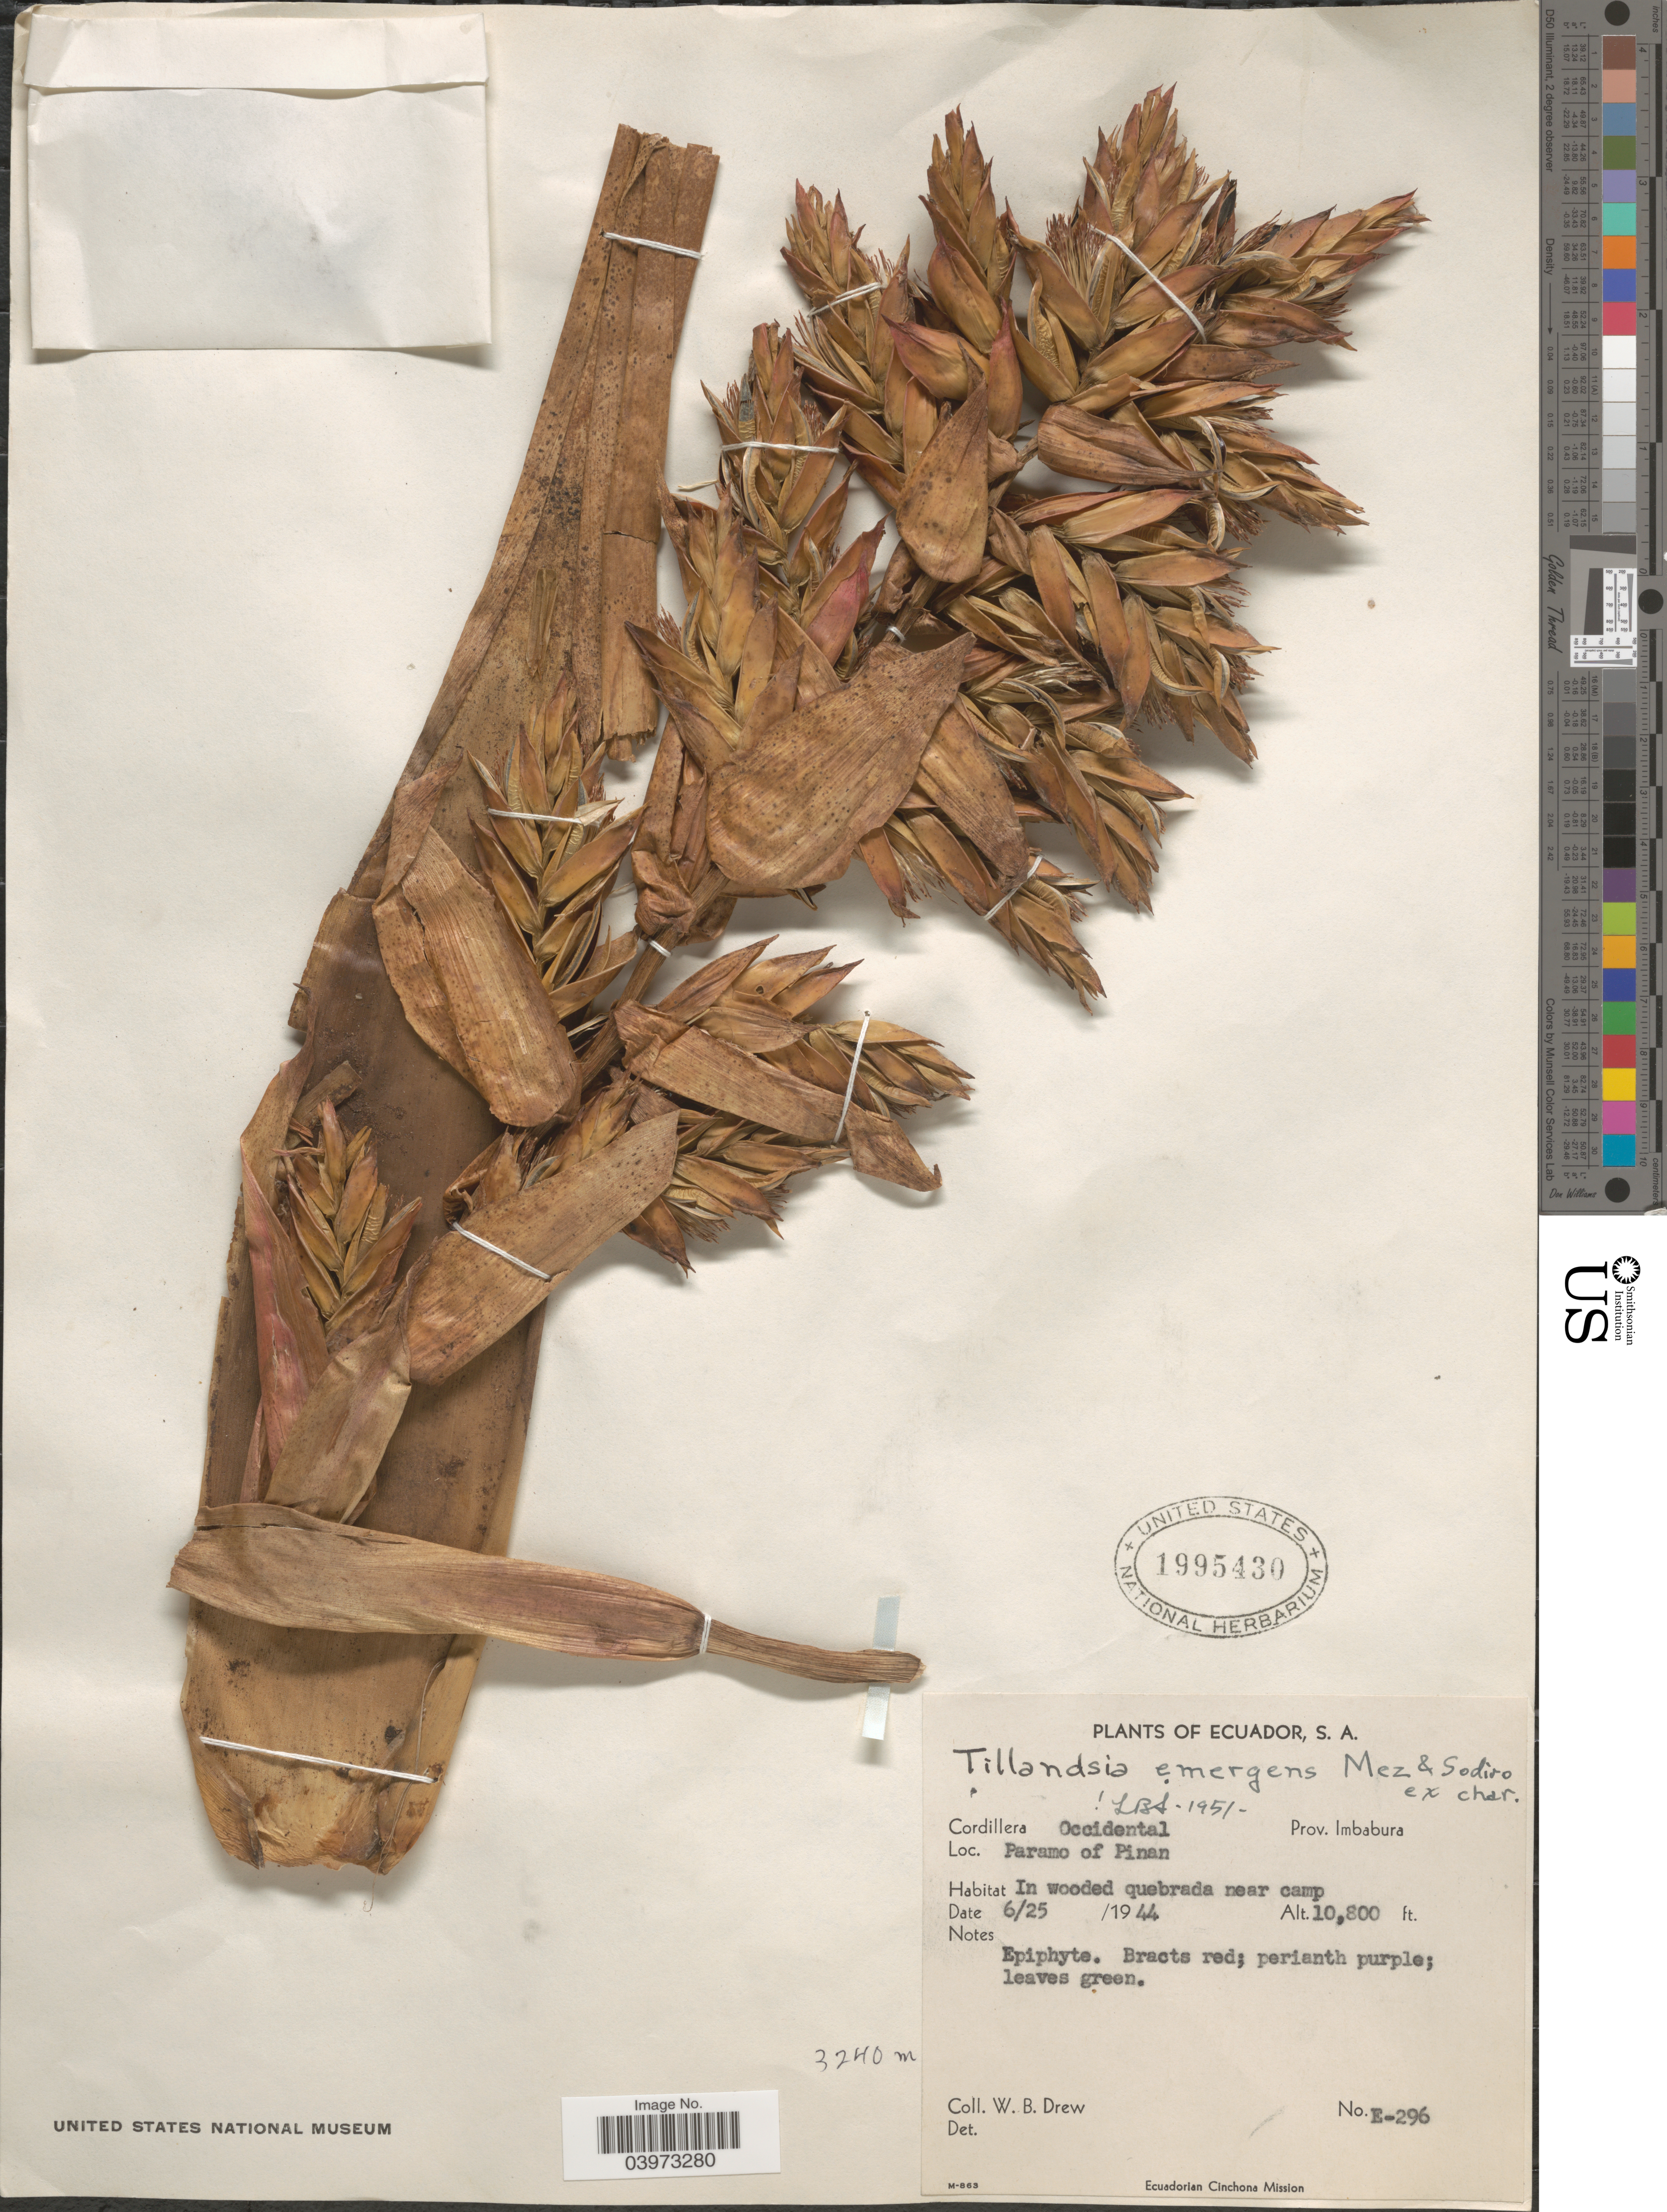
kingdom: Plantae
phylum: Tracheophyta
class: Liliopsida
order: Poales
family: Bromeliaceae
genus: Tillandsia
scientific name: Tillandsia emergens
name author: Mez & Sodiro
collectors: W. B. Drew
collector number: E-296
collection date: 1944-06-25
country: Ecuador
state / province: Imbabura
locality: Cordillera Occidental. Paramo of Pinan. In wooded quebrada near camp. Ecuadorian Cinchona Mission.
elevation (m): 3292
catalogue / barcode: US 1995430